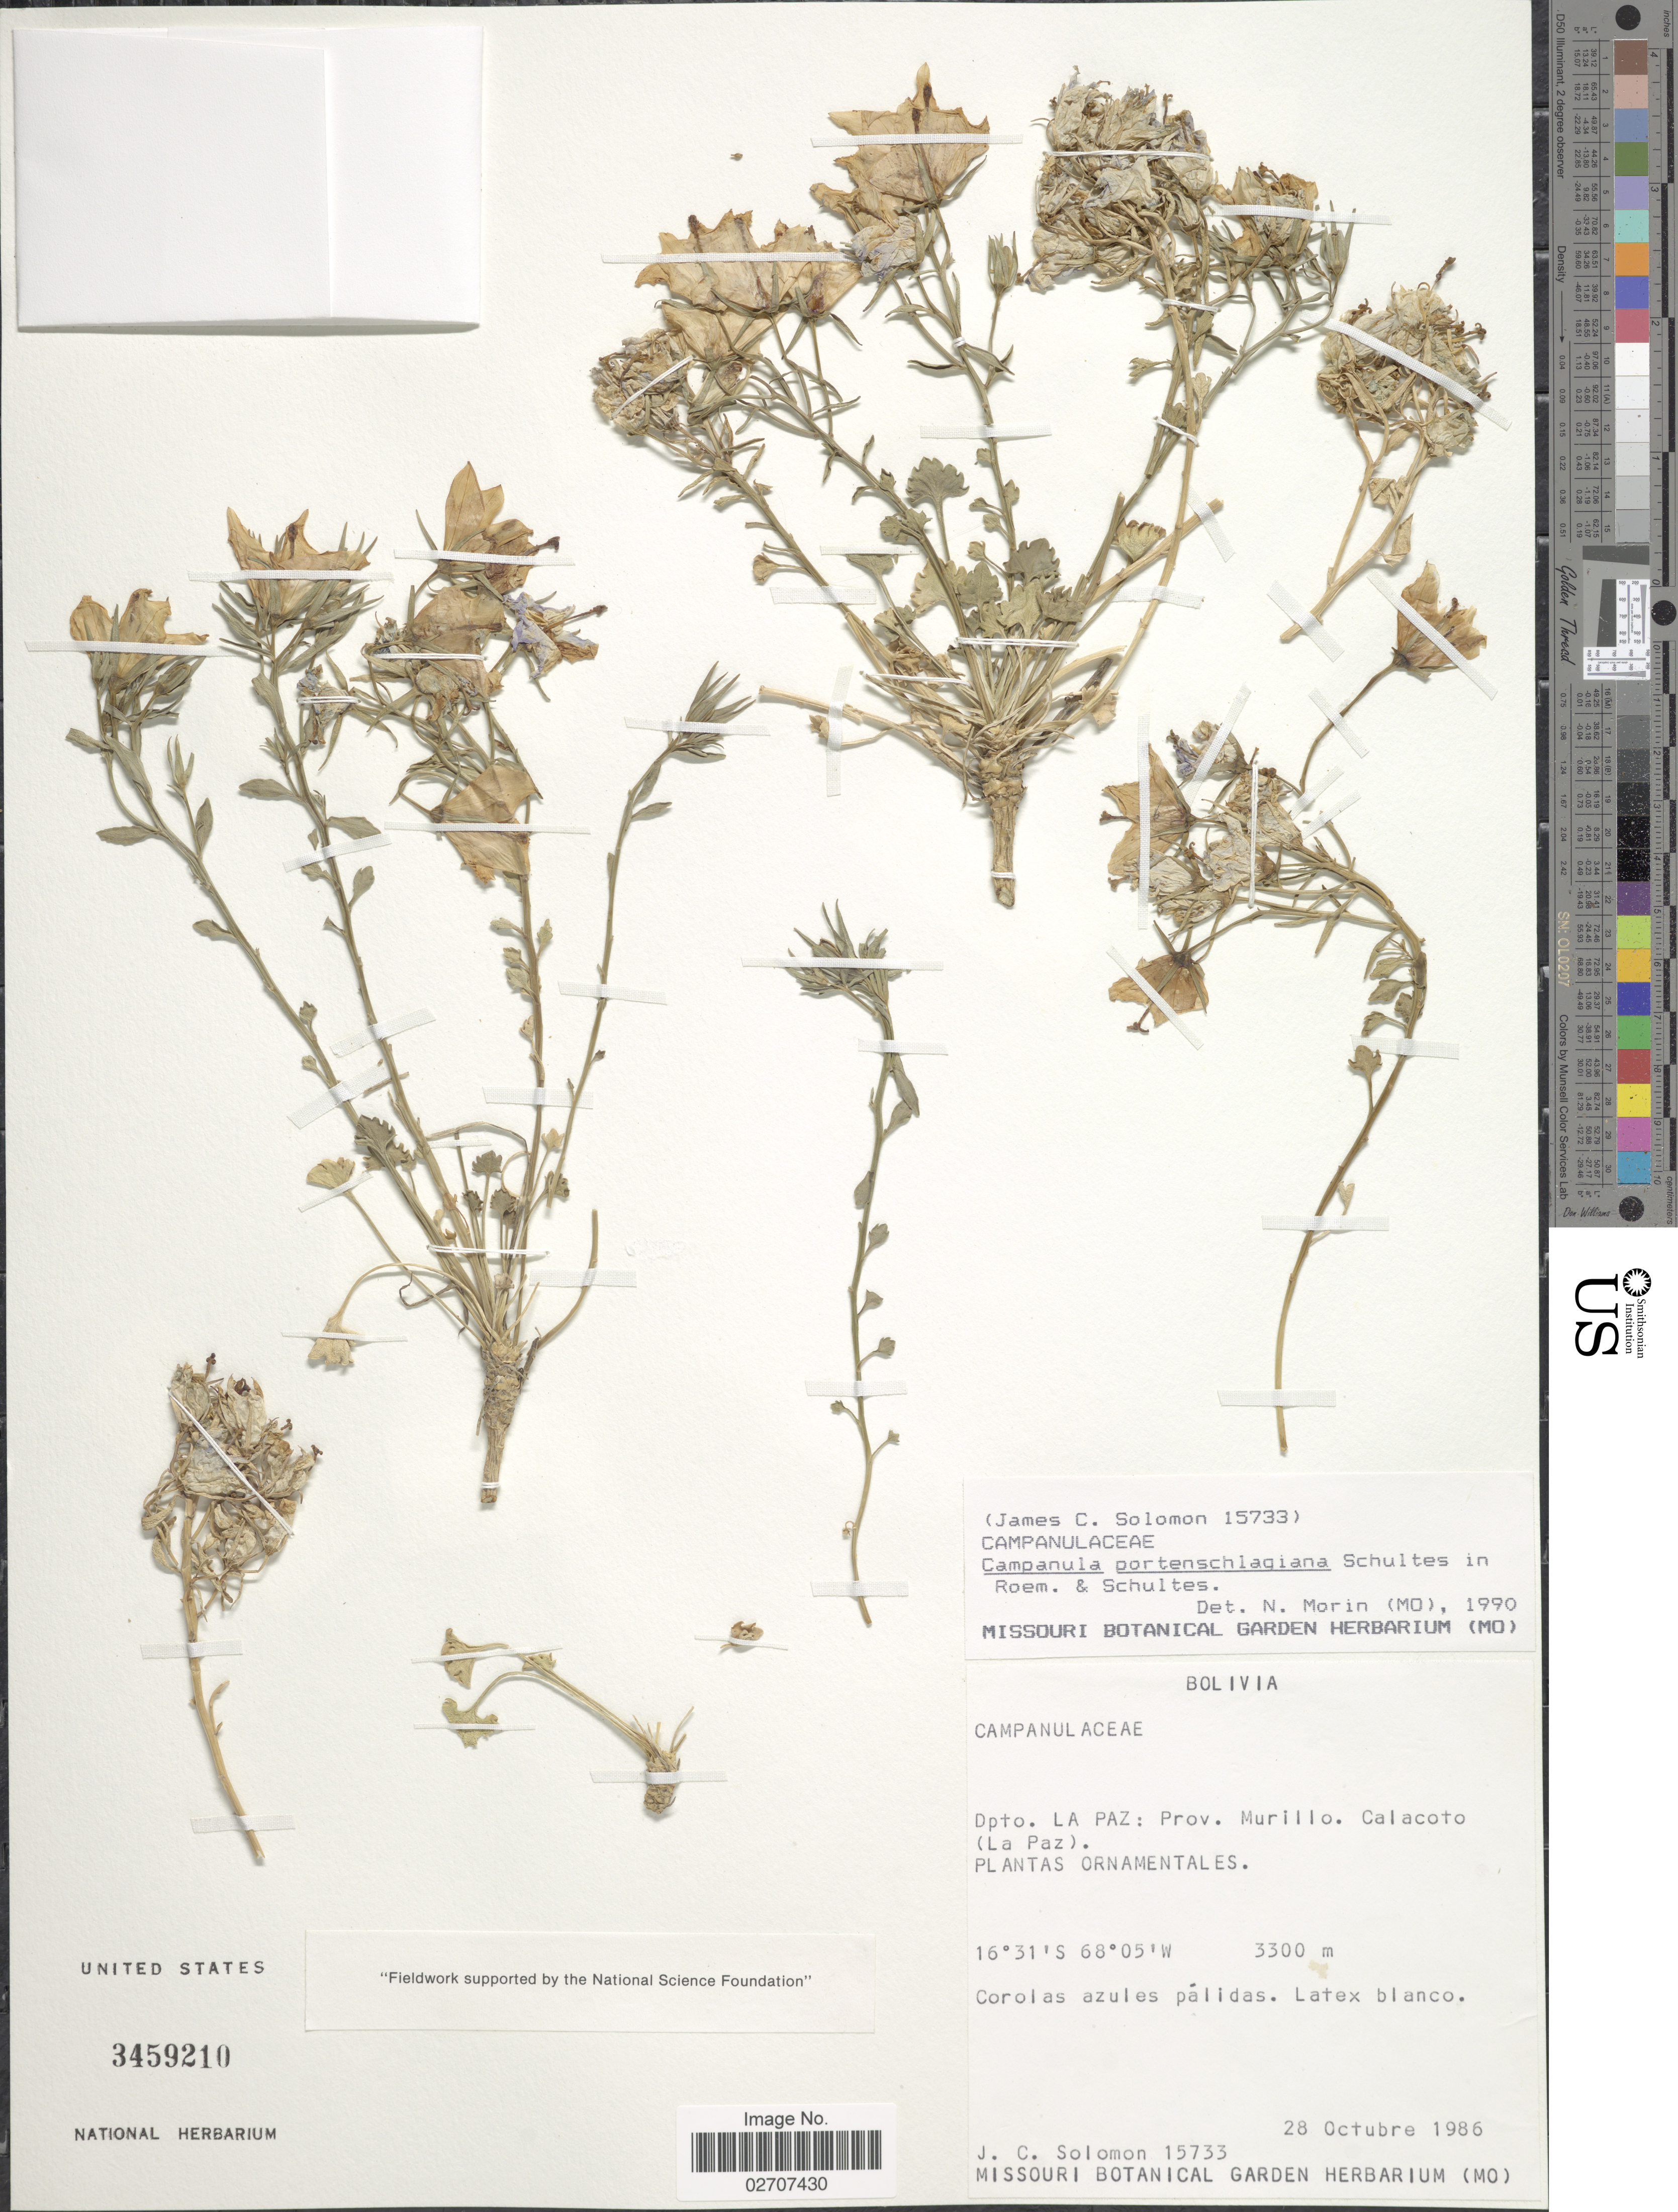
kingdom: Plantae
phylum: Tracheophyta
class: Magnoliopsida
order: Asterales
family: Campanulaceae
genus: Campanula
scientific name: Campanula portenschlagiana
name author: Schult.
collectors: J. C. Solomon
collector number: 15733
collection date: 1986-10-28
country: Bolivia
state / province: La Paz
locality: Prov. Murillo, Calacoto (La Paz).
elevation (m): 3300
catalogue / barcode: US 3459210